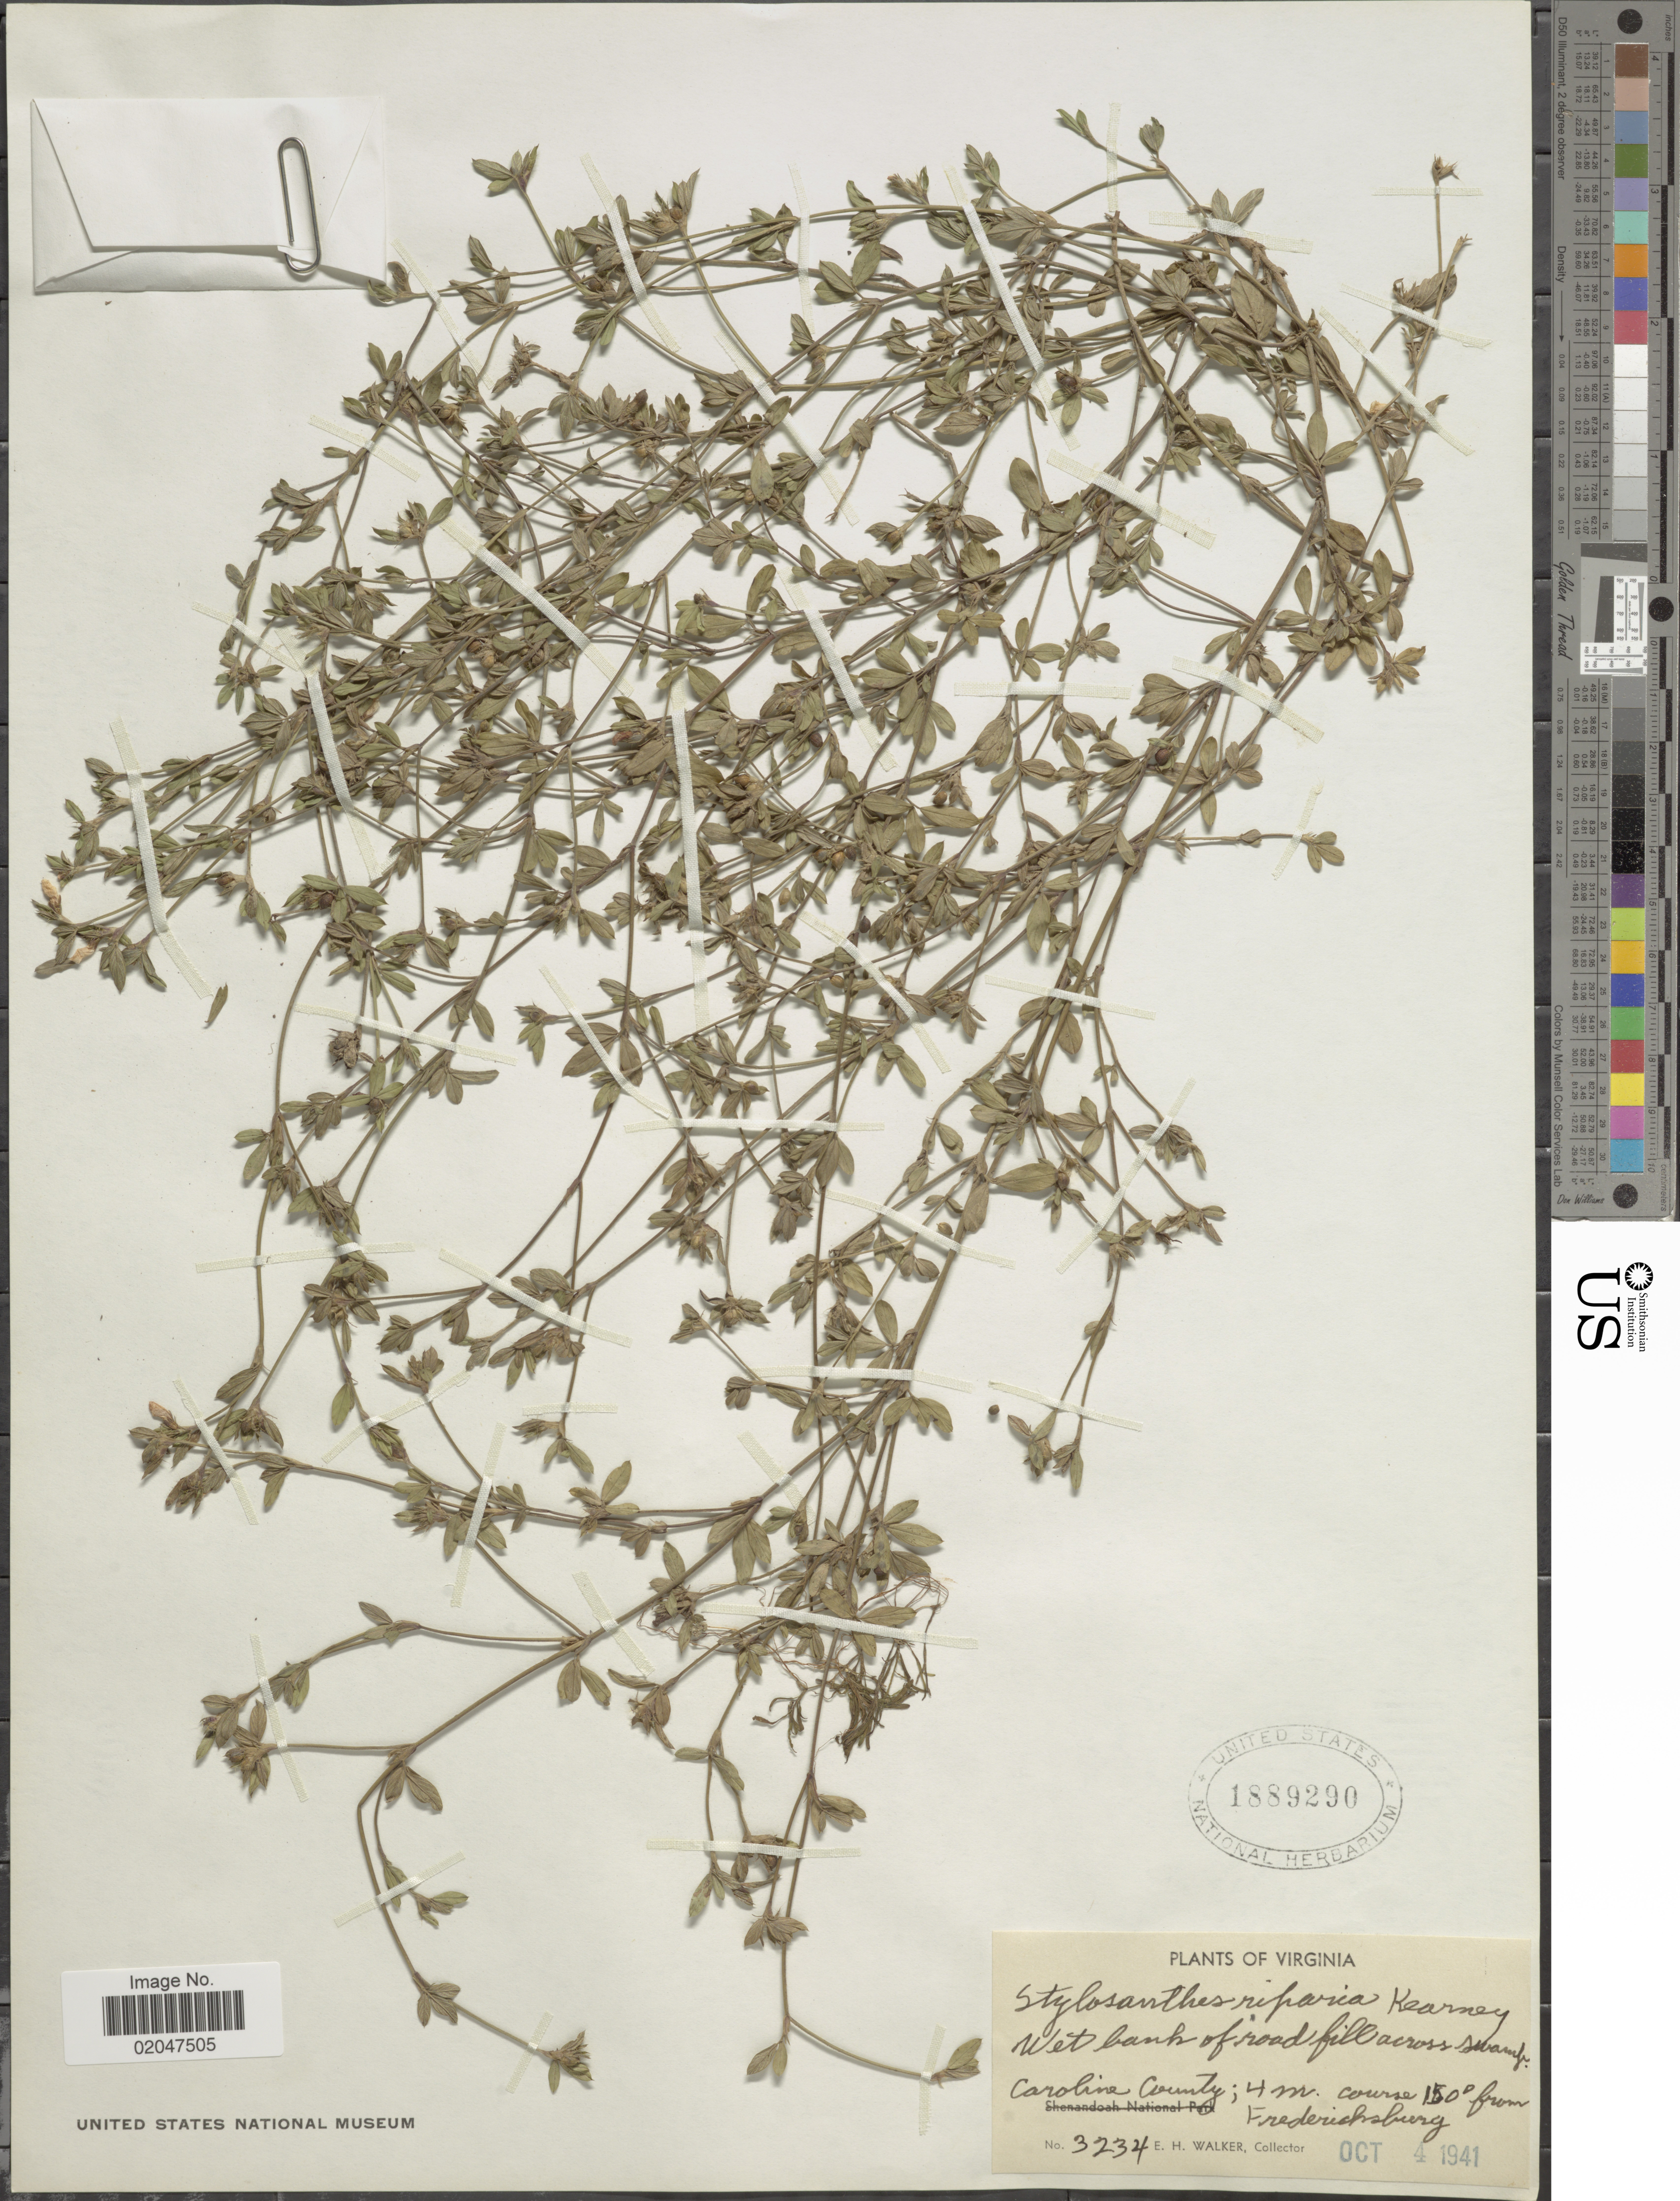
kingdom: Plantae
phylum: Tracheophyta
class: Magnoliopsida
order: Fabales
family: Fabaceae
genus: Stylosanthes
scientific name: Stylosanthes biflora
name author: (L.) Britton et al.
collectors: E. H. Walker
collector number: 3234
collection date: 1941-10-04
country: United States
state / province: Virginia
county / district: Caroline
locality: West bank of road hill across swamp. Caroline County; 4 m. course 150 ° from Frederichsberg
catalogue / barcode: US 1889290